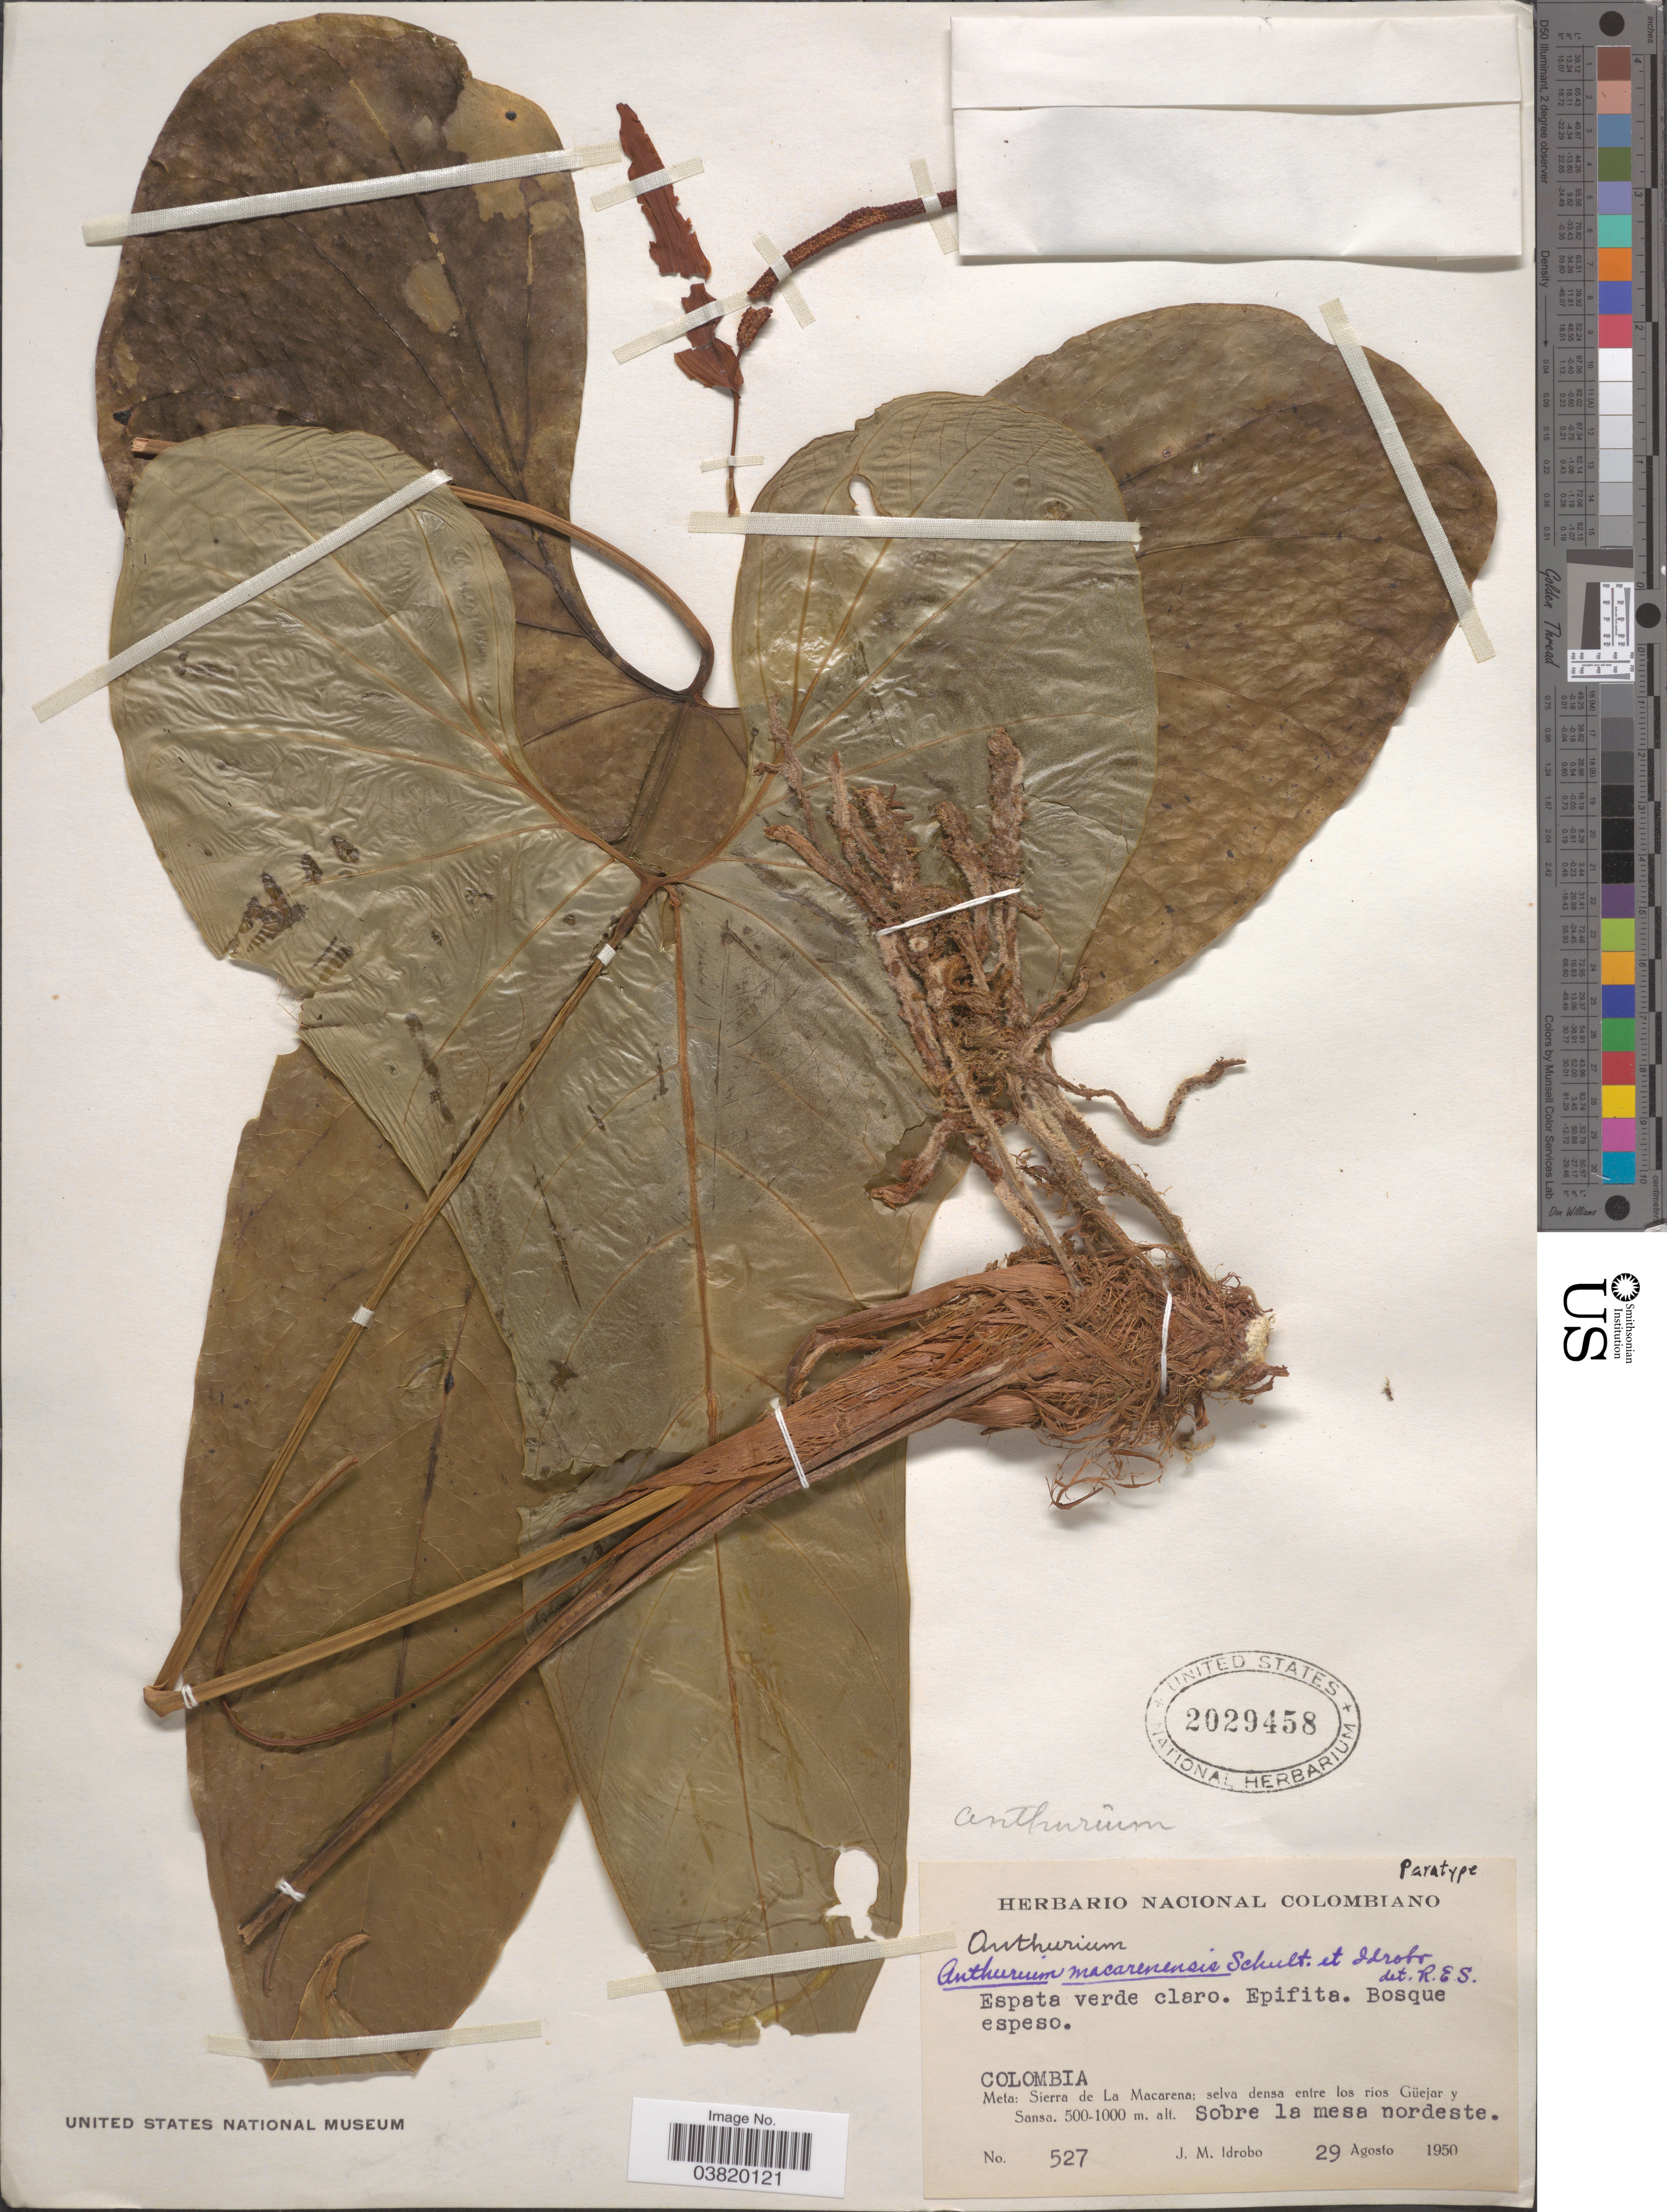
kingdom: Plantae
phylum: Tracheophyta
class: Liliopsida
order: Alismatales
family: Araceae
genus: Anthurium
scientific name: Anthurium macarenense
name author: R.E. Schult. & Idrobo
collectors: J. M. Idrobo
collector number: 527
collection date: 1950-08-28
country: Colombia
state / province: Meta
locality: Sierra de La Macarena; selva densa entre los ríos Güejar y Sansa. Sobre la mesa nordeste.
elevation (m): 500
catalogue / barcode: US 2029458